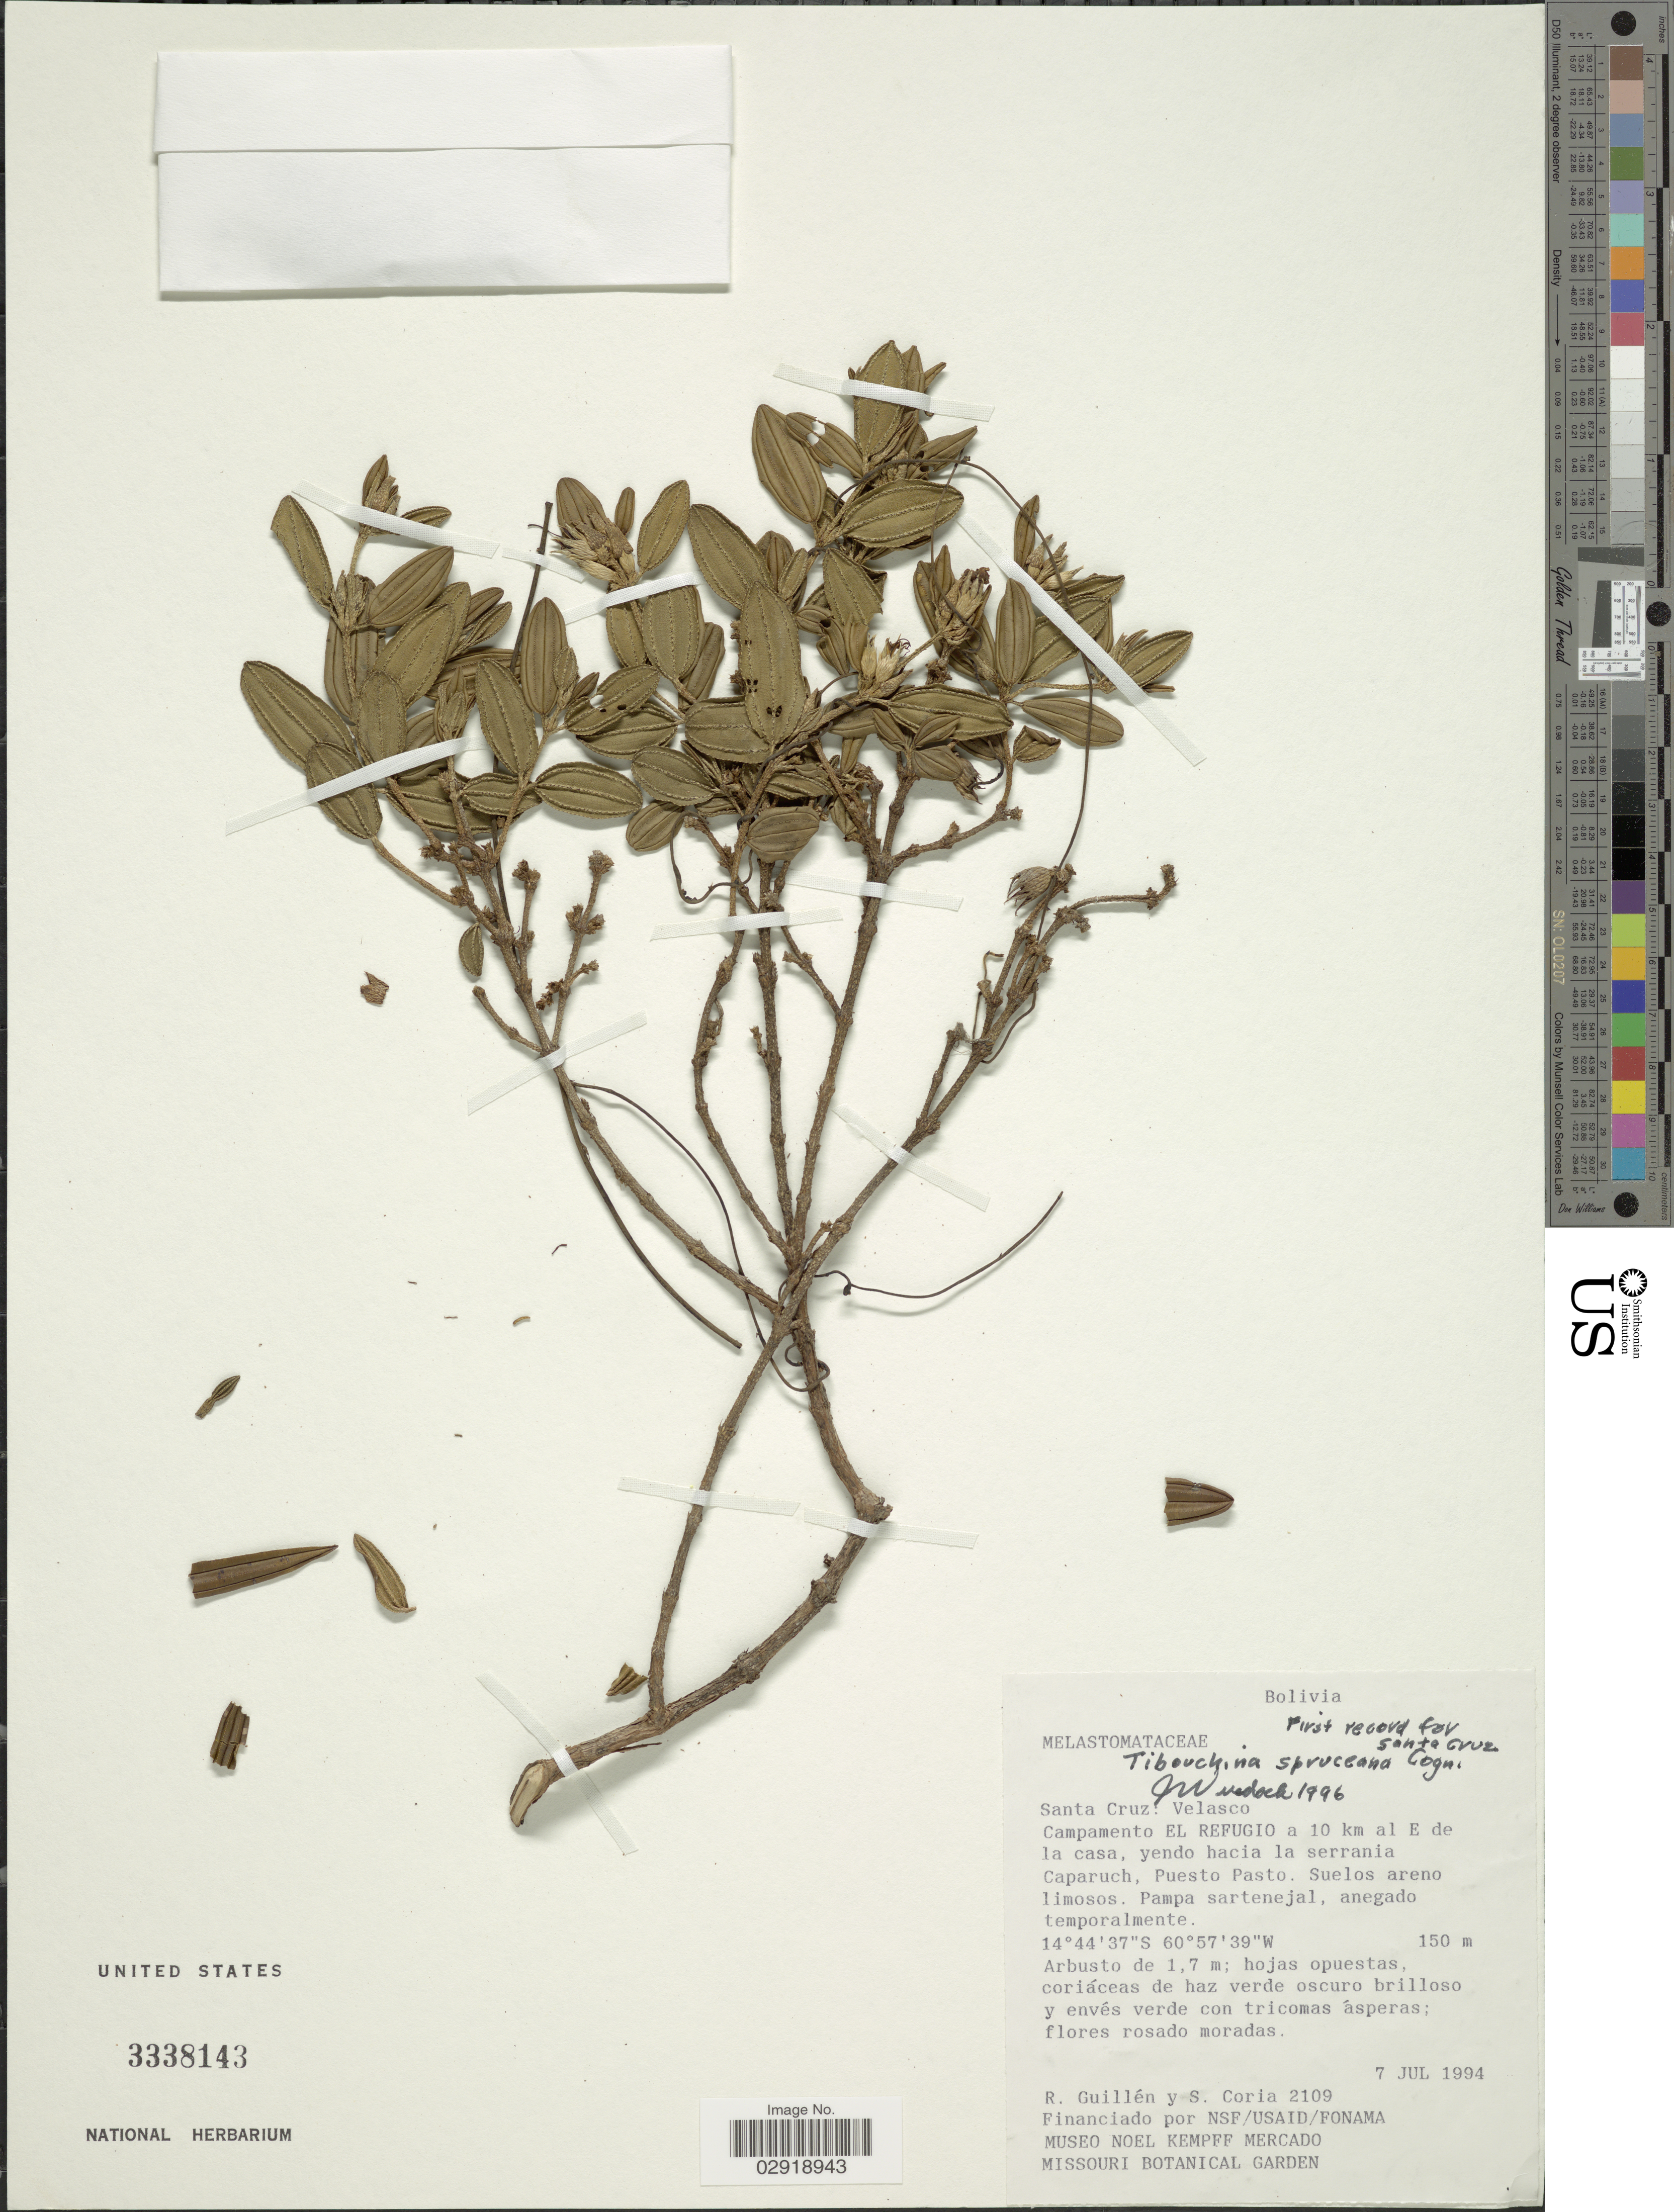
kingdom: Plantae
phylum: Tracheophyta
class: Magnoliopsida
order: Myrtales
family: Melastomataceae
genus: Tibouchina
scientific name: Tibouchina spruceana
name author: Cogn.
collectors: R. Guillen & S. Coria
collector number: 2109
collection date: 1994-07-07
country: Bolivia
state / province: Santa Cruz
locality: Velasco. Campamento El Refugio a 10 km al E de la casa, yendo hacia la serrania Caparuch, Puesto Pasto.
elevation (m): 150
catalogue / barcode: US 3338143